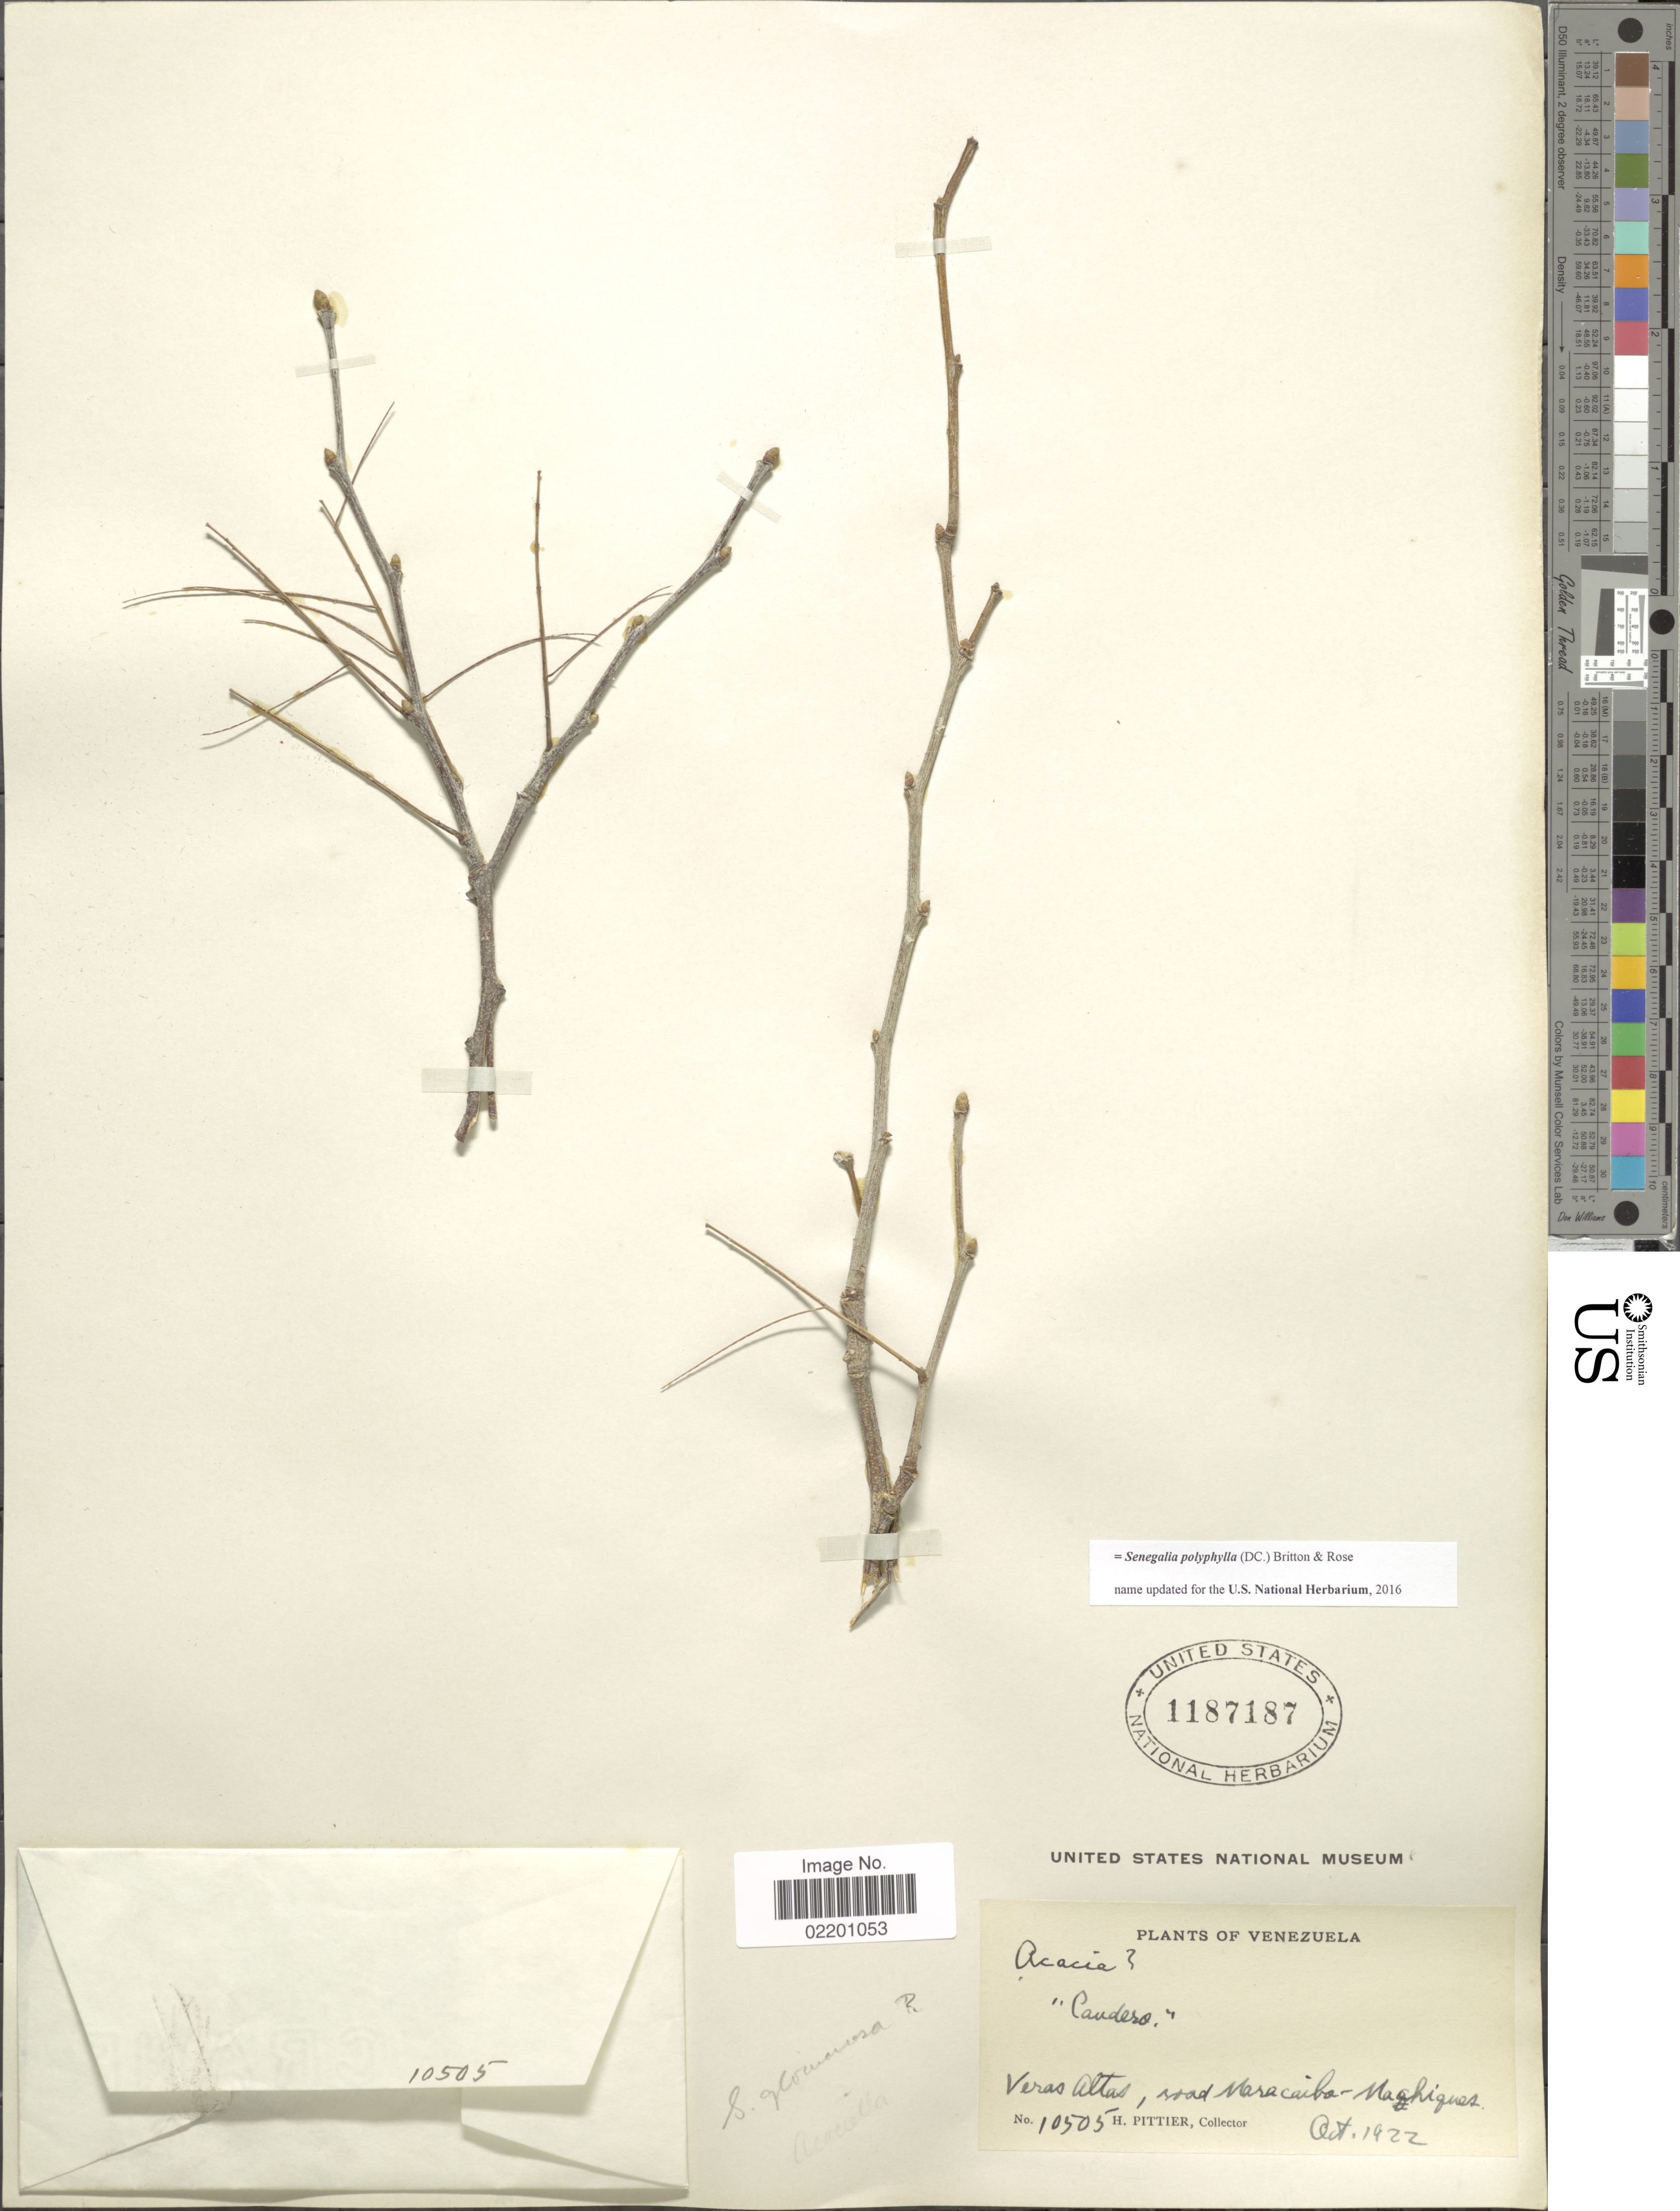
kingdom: Plantae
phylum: Tracheophyta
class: Magnoliopsida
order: Fabales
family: Fabaceae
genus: Senegalia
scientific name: Senegalia polyphylla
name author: (DC.) Britton & Rose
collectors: H. F. Pittier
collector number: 10505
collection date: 1922-10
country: Venezuela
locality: Veras Altas, road Maracaibo - Machiguas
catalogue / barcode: US 1187187